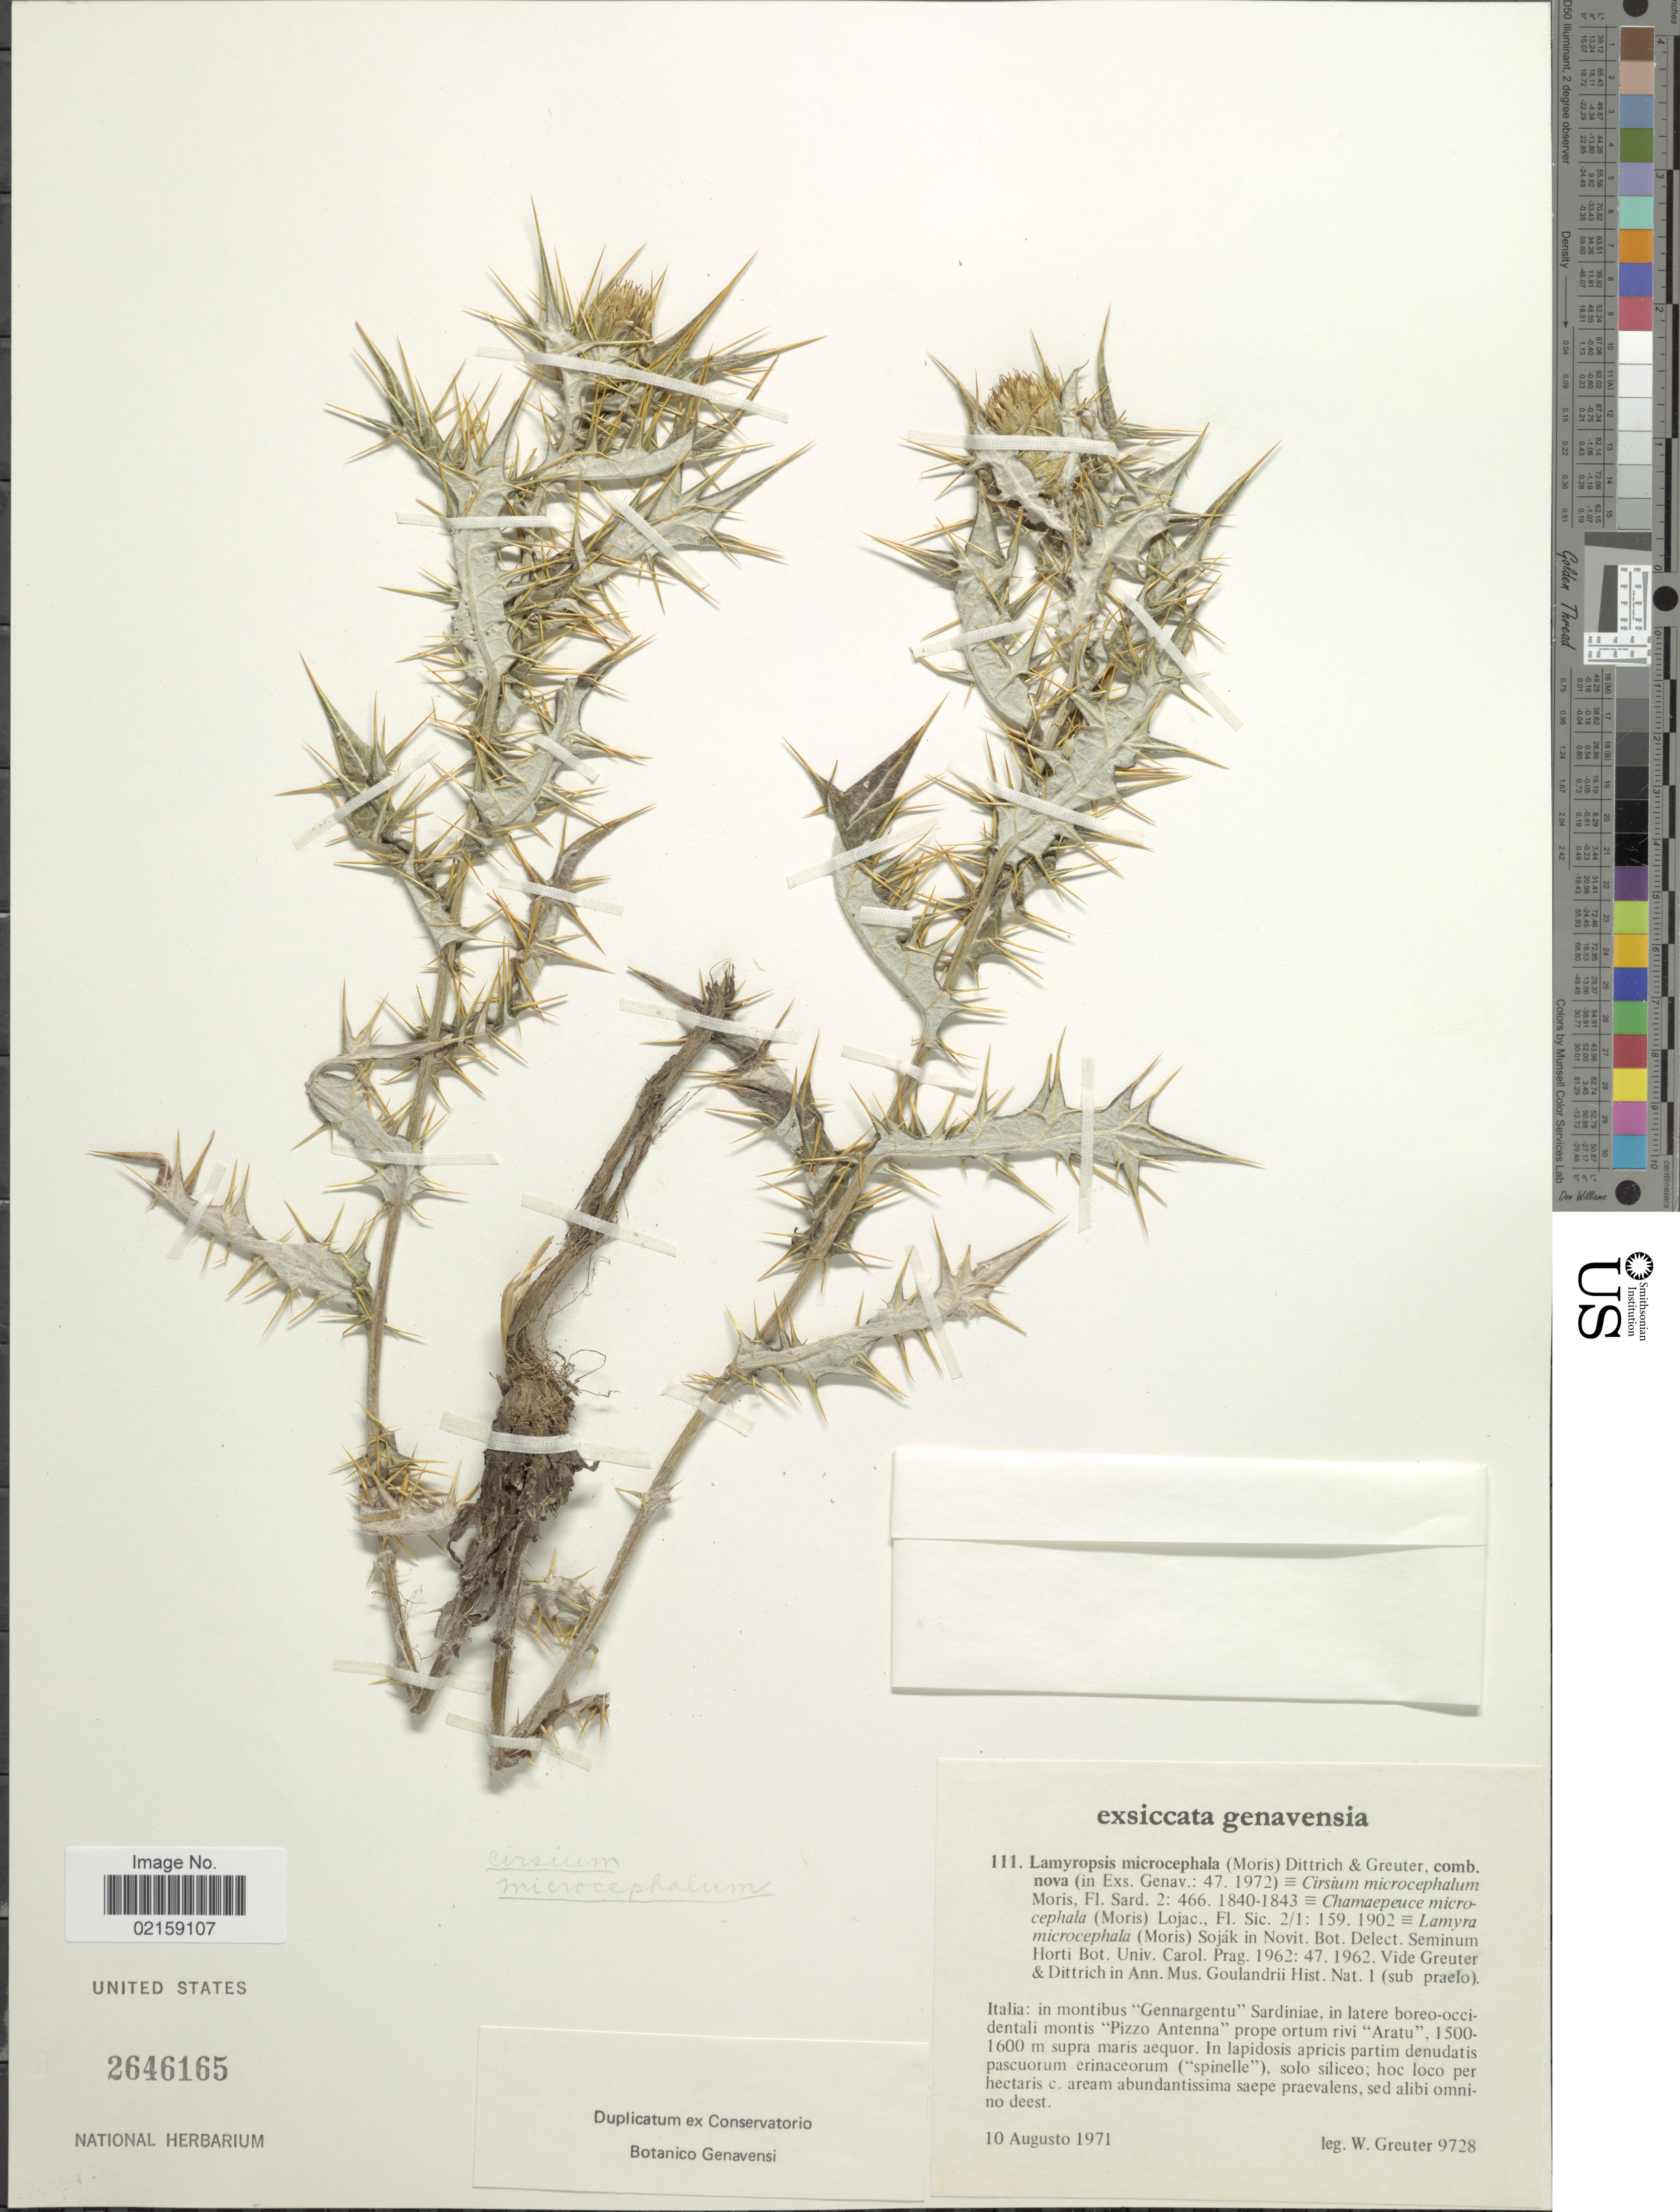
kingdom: Plantae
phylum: Tracheophyta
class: Magnoliopsida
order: Asterales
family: Asteraceae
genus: Lamyropsis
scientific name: Lamyropsis microcephala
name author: (Moris) Dittrich & Greuter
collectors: W. Greuter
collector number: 9728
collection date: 1971-08-10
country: Italy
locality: Exsiccata genavensia, in montibus "Gennargentu" Sardiniae, in latere boreo-occidentali montis "Pizzo Antenna"prope ortum rivi "Aratu".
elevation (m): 1500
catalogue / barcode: US 2646165